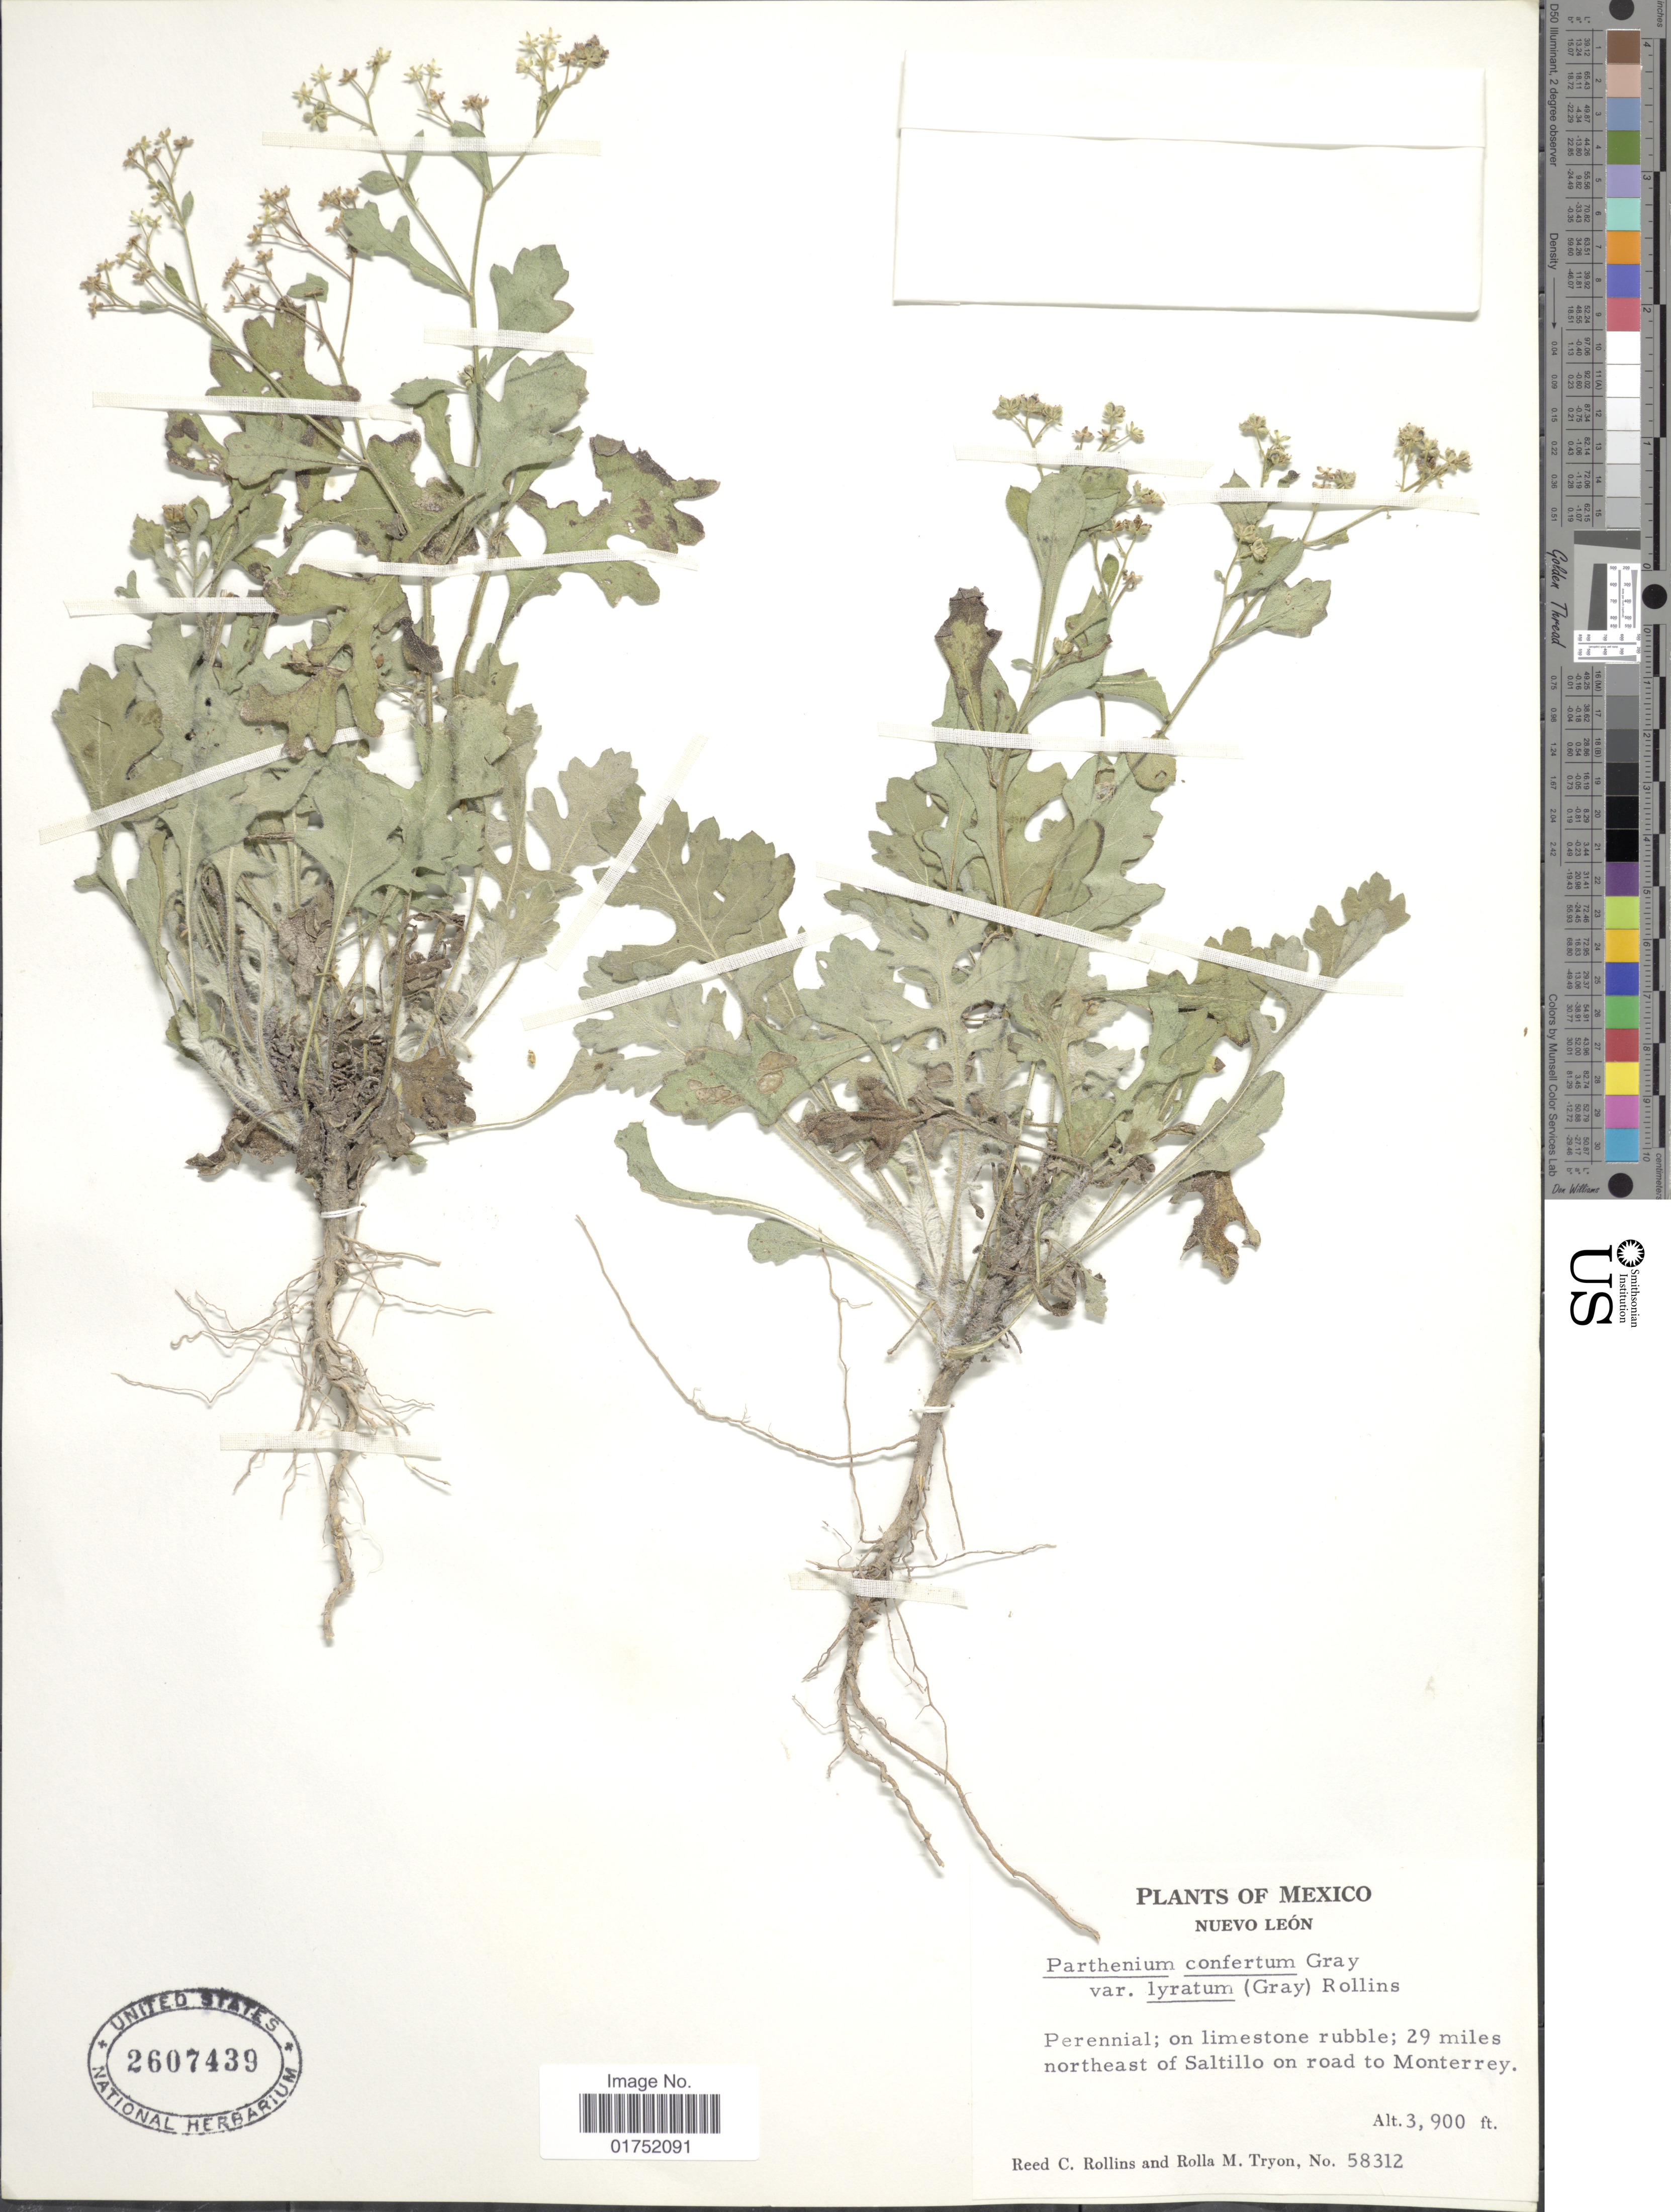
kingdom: Plantae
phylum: Tracheophyta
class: Magnoliopsida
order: Asterales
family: Asteraceae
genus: Parthenium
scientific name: Parthenium confertum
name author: A. Gray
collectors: R. C. Rollins & R. M. Tryon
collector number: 58312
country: Mexico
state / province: Nuevo León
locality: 29 miles northeast of Saltillo on road to Monterrey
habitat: limestone rubble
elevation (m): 1189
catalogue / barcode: US 2607439